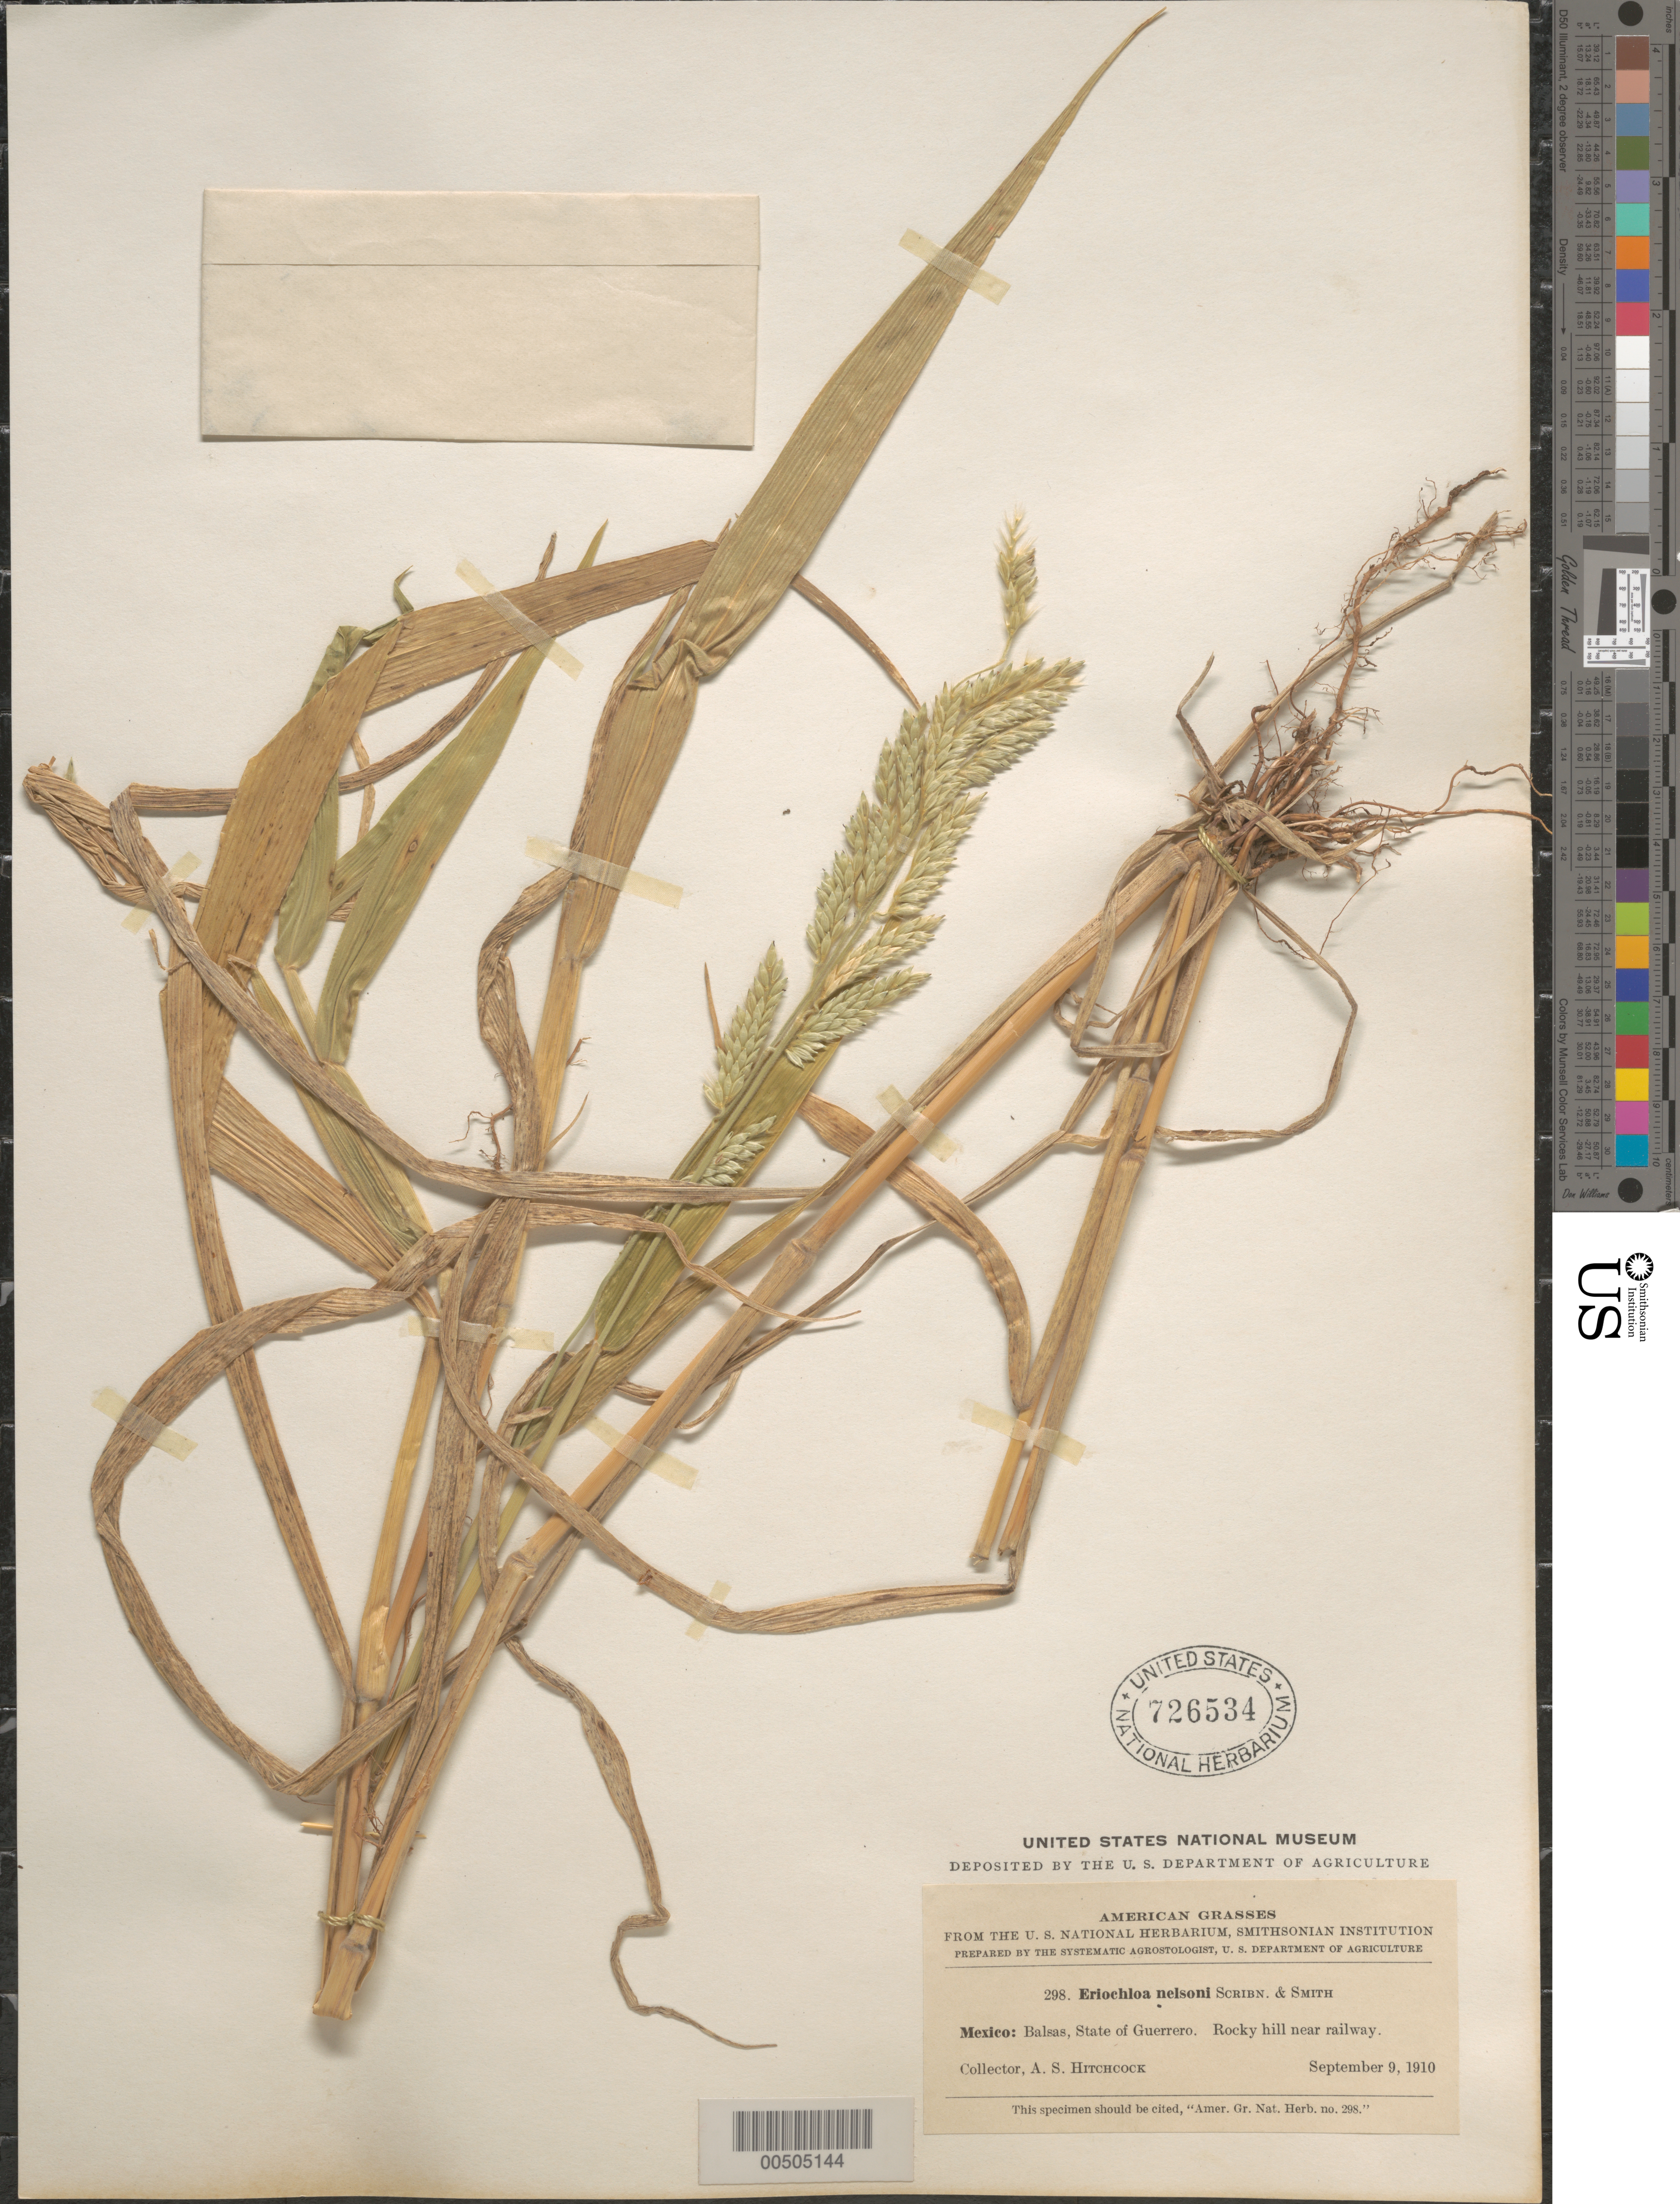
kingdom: Plantae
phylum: Tracheophyta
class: Liliopsida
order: Poales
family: Poaceae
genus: Eriochloa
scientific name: Eriochloa nelsonii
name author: Scribn. & J.G. Sm.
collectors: A. S. Hitchcock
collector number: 298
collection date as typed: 9 Sep 1910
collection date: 1910-09-09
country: Mexico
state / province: Guerrero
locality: Balsas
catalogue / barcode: US 726534